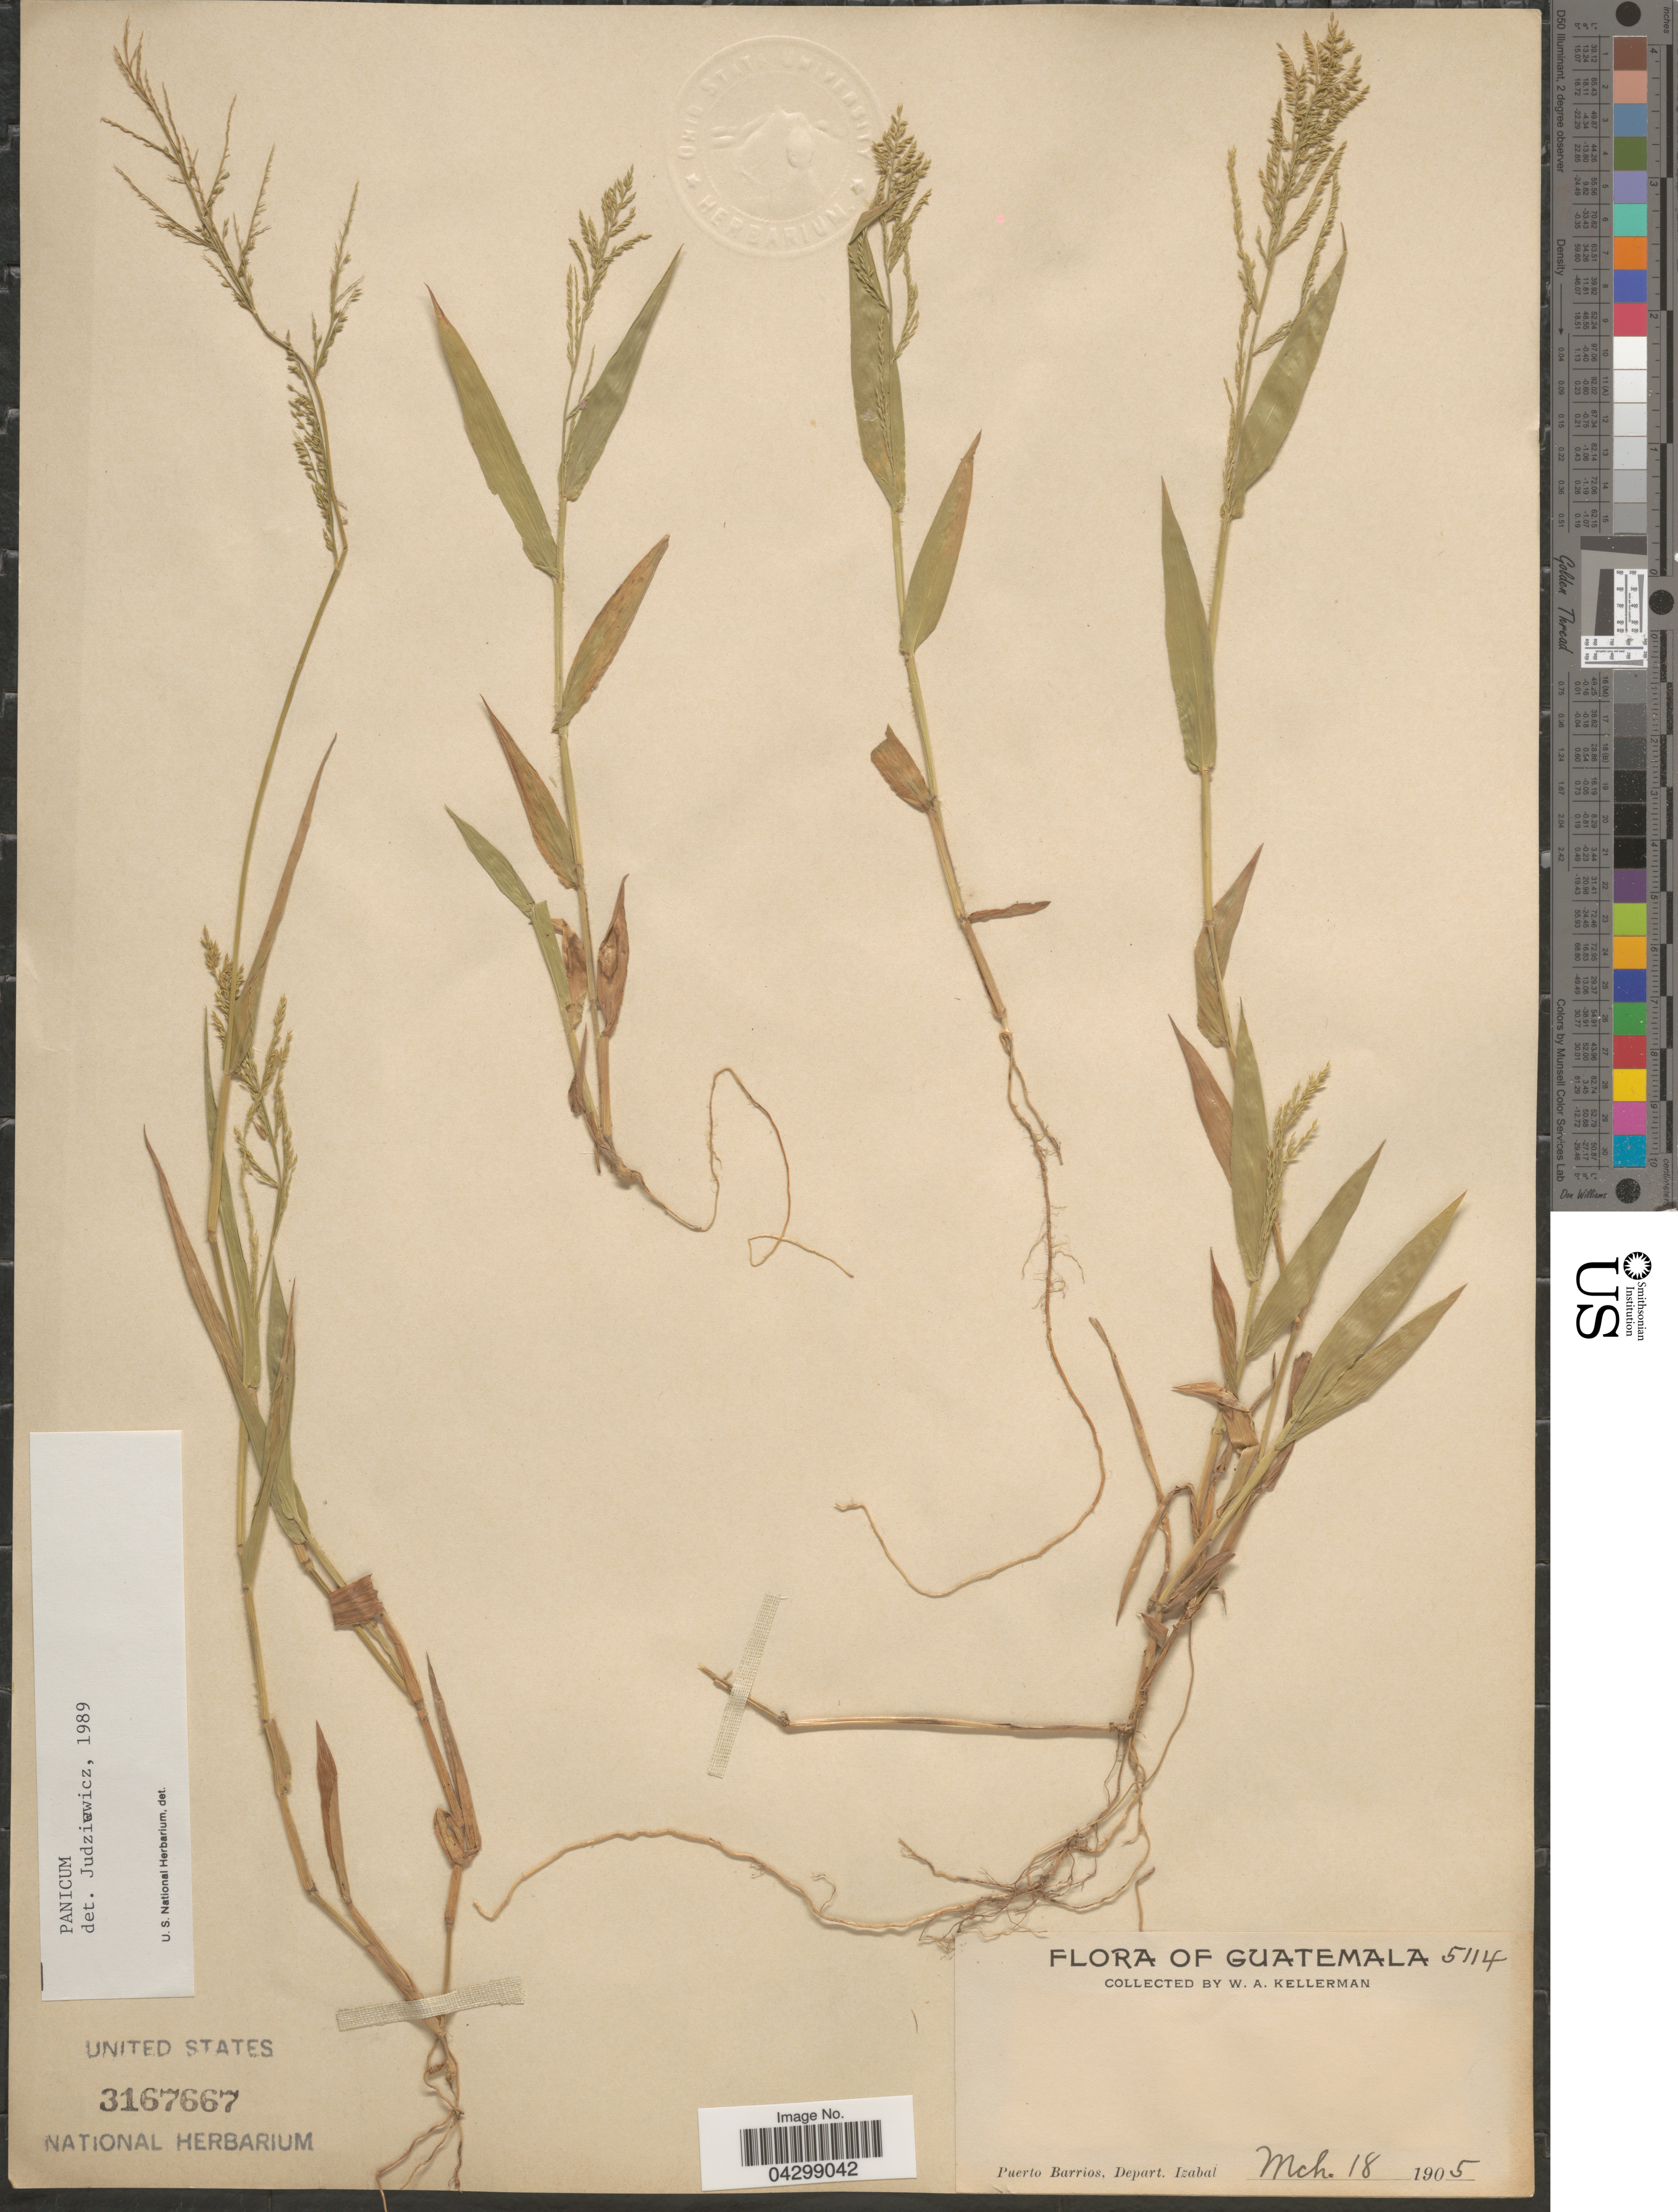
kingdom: Plantae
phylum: Tracheophyta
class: Liliopsida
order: Poales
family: Poaceae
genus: Panicum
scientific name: Panicum sp.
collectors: W. Kellerman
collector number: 5114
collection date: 1905-03-18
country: Guatemala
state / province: Izabal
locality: Puerto Barrios, Depart. Izabal.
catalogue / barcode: US 3167667